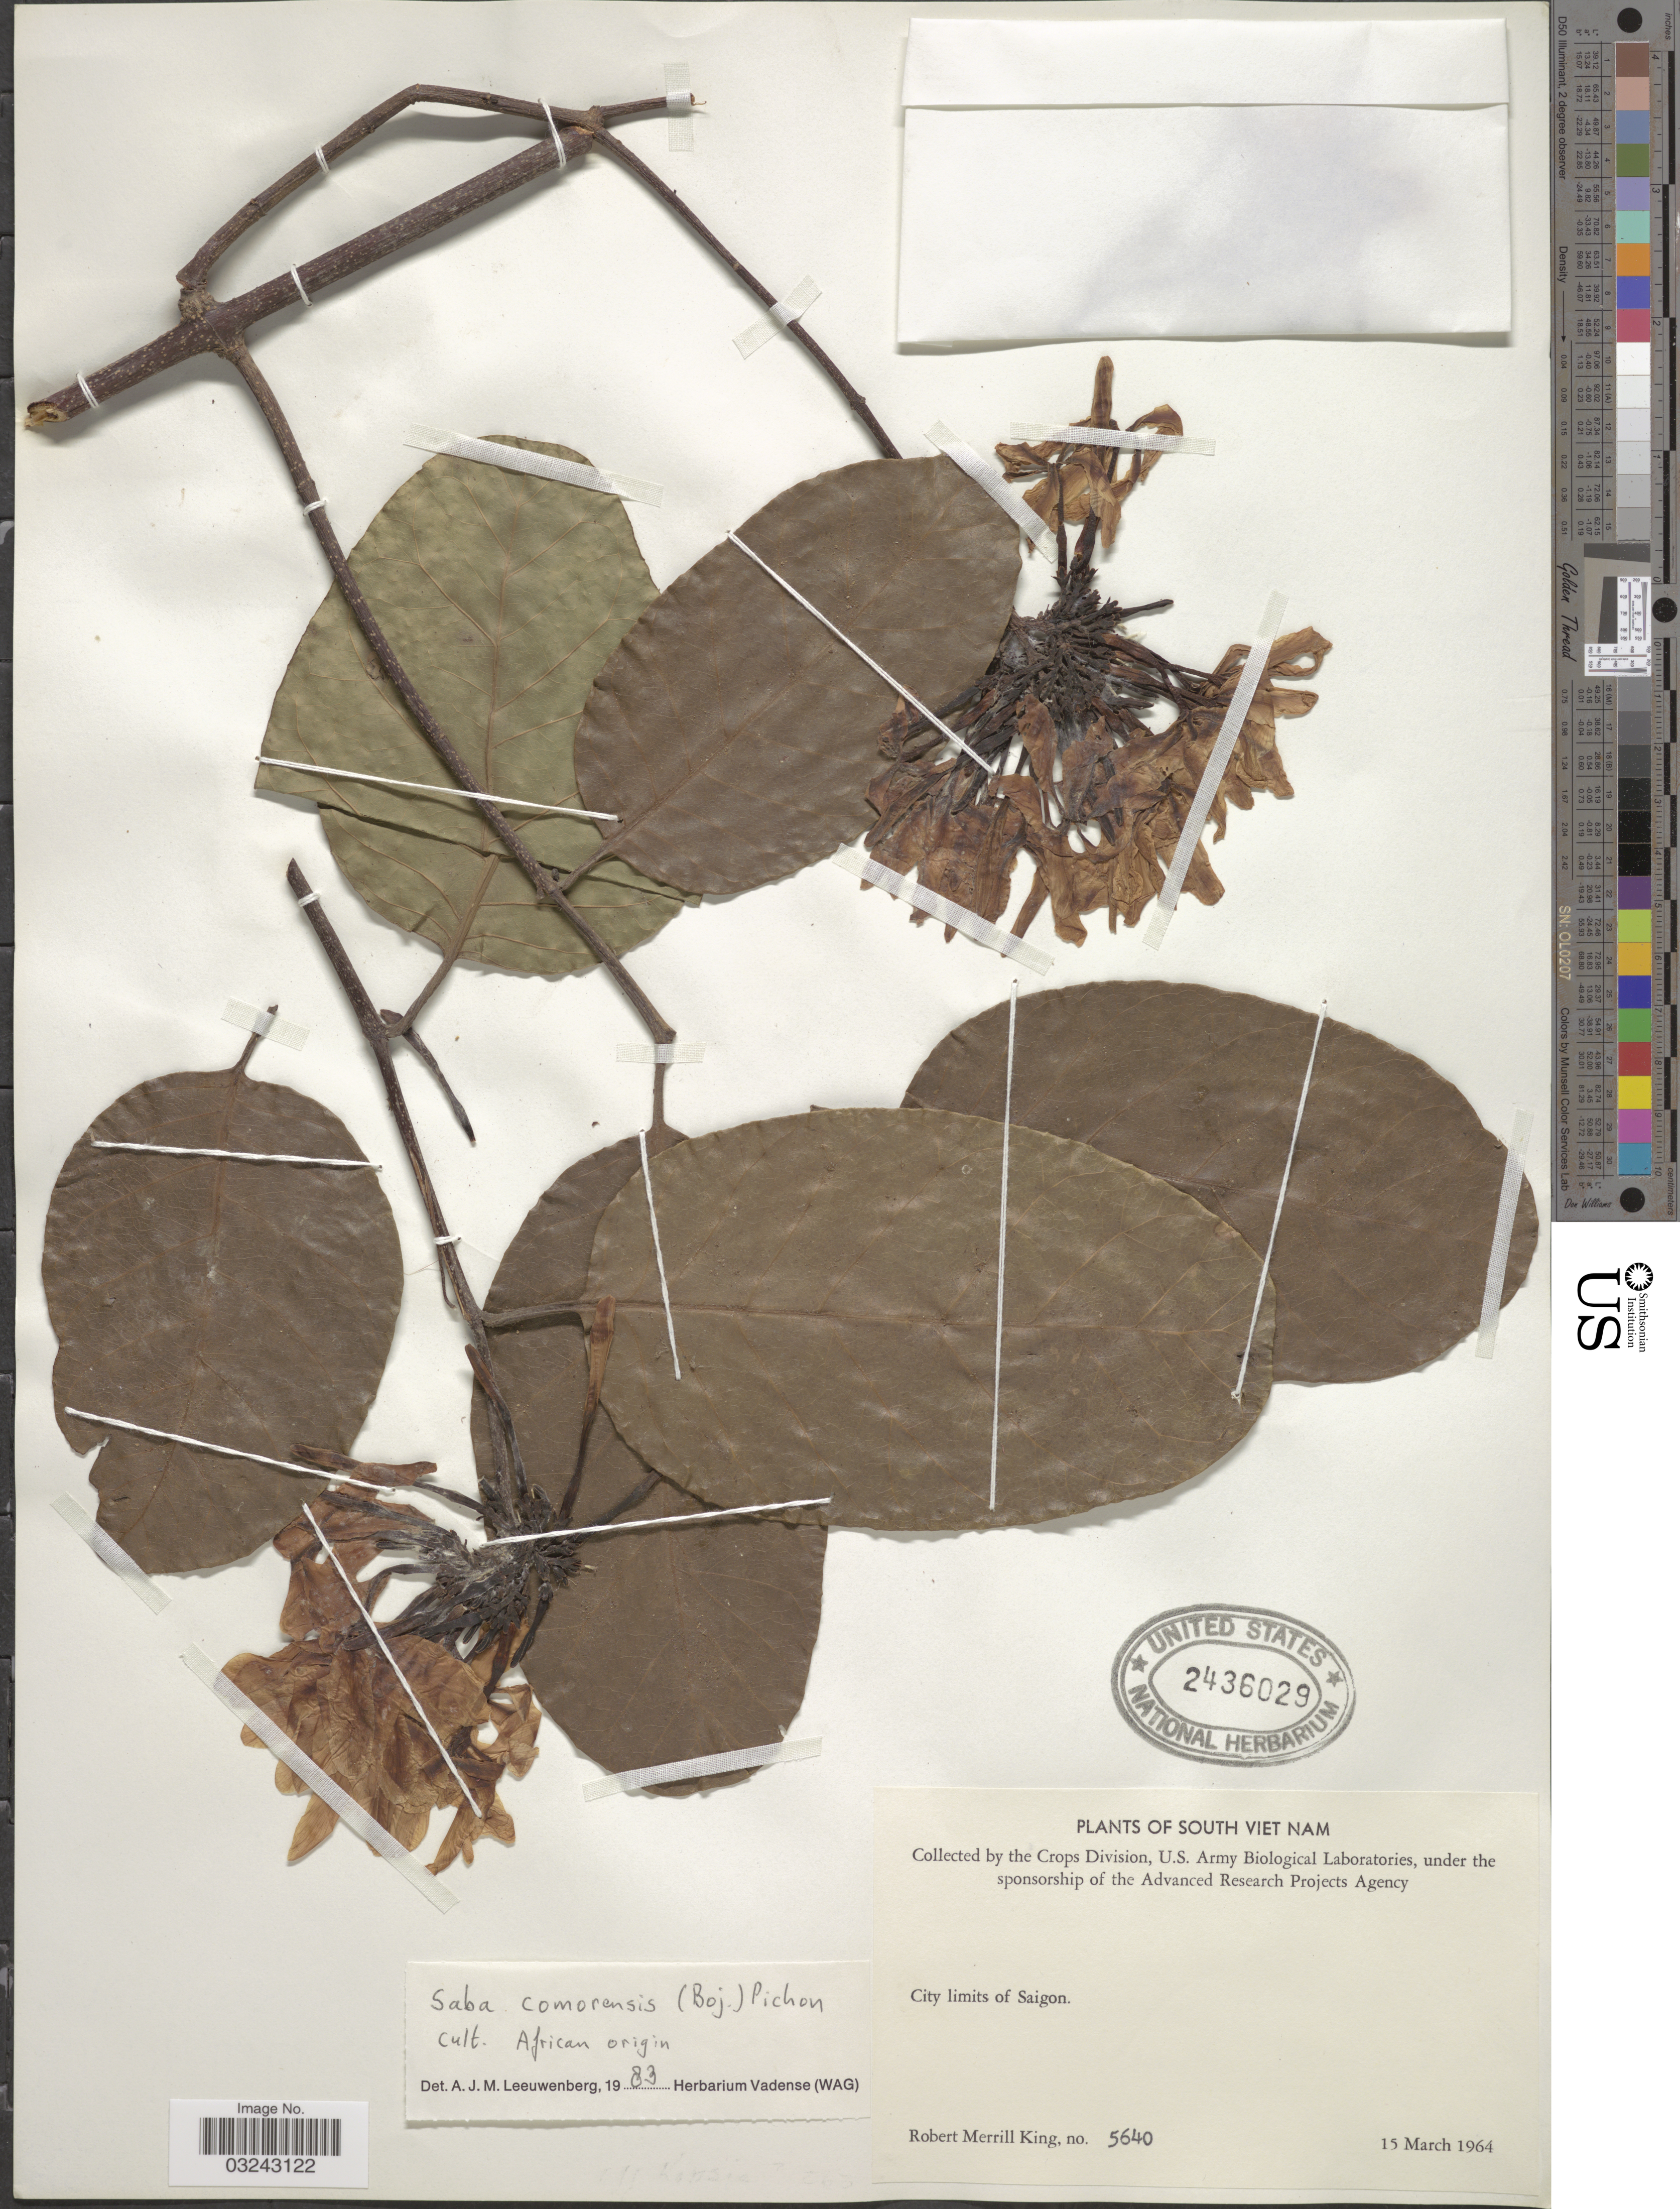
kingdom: Plantae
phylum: Tracheophyta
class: Magnoliopsida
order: Gentianales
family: Apocynaceae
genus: Saba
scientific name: Saba comorensis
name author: (Bojer ex A. DC.) Pichon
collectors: R. M. King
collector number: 5640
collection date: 1964-03-15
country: Vietnam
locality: City limits of Saigon.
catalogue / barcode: US 2436029